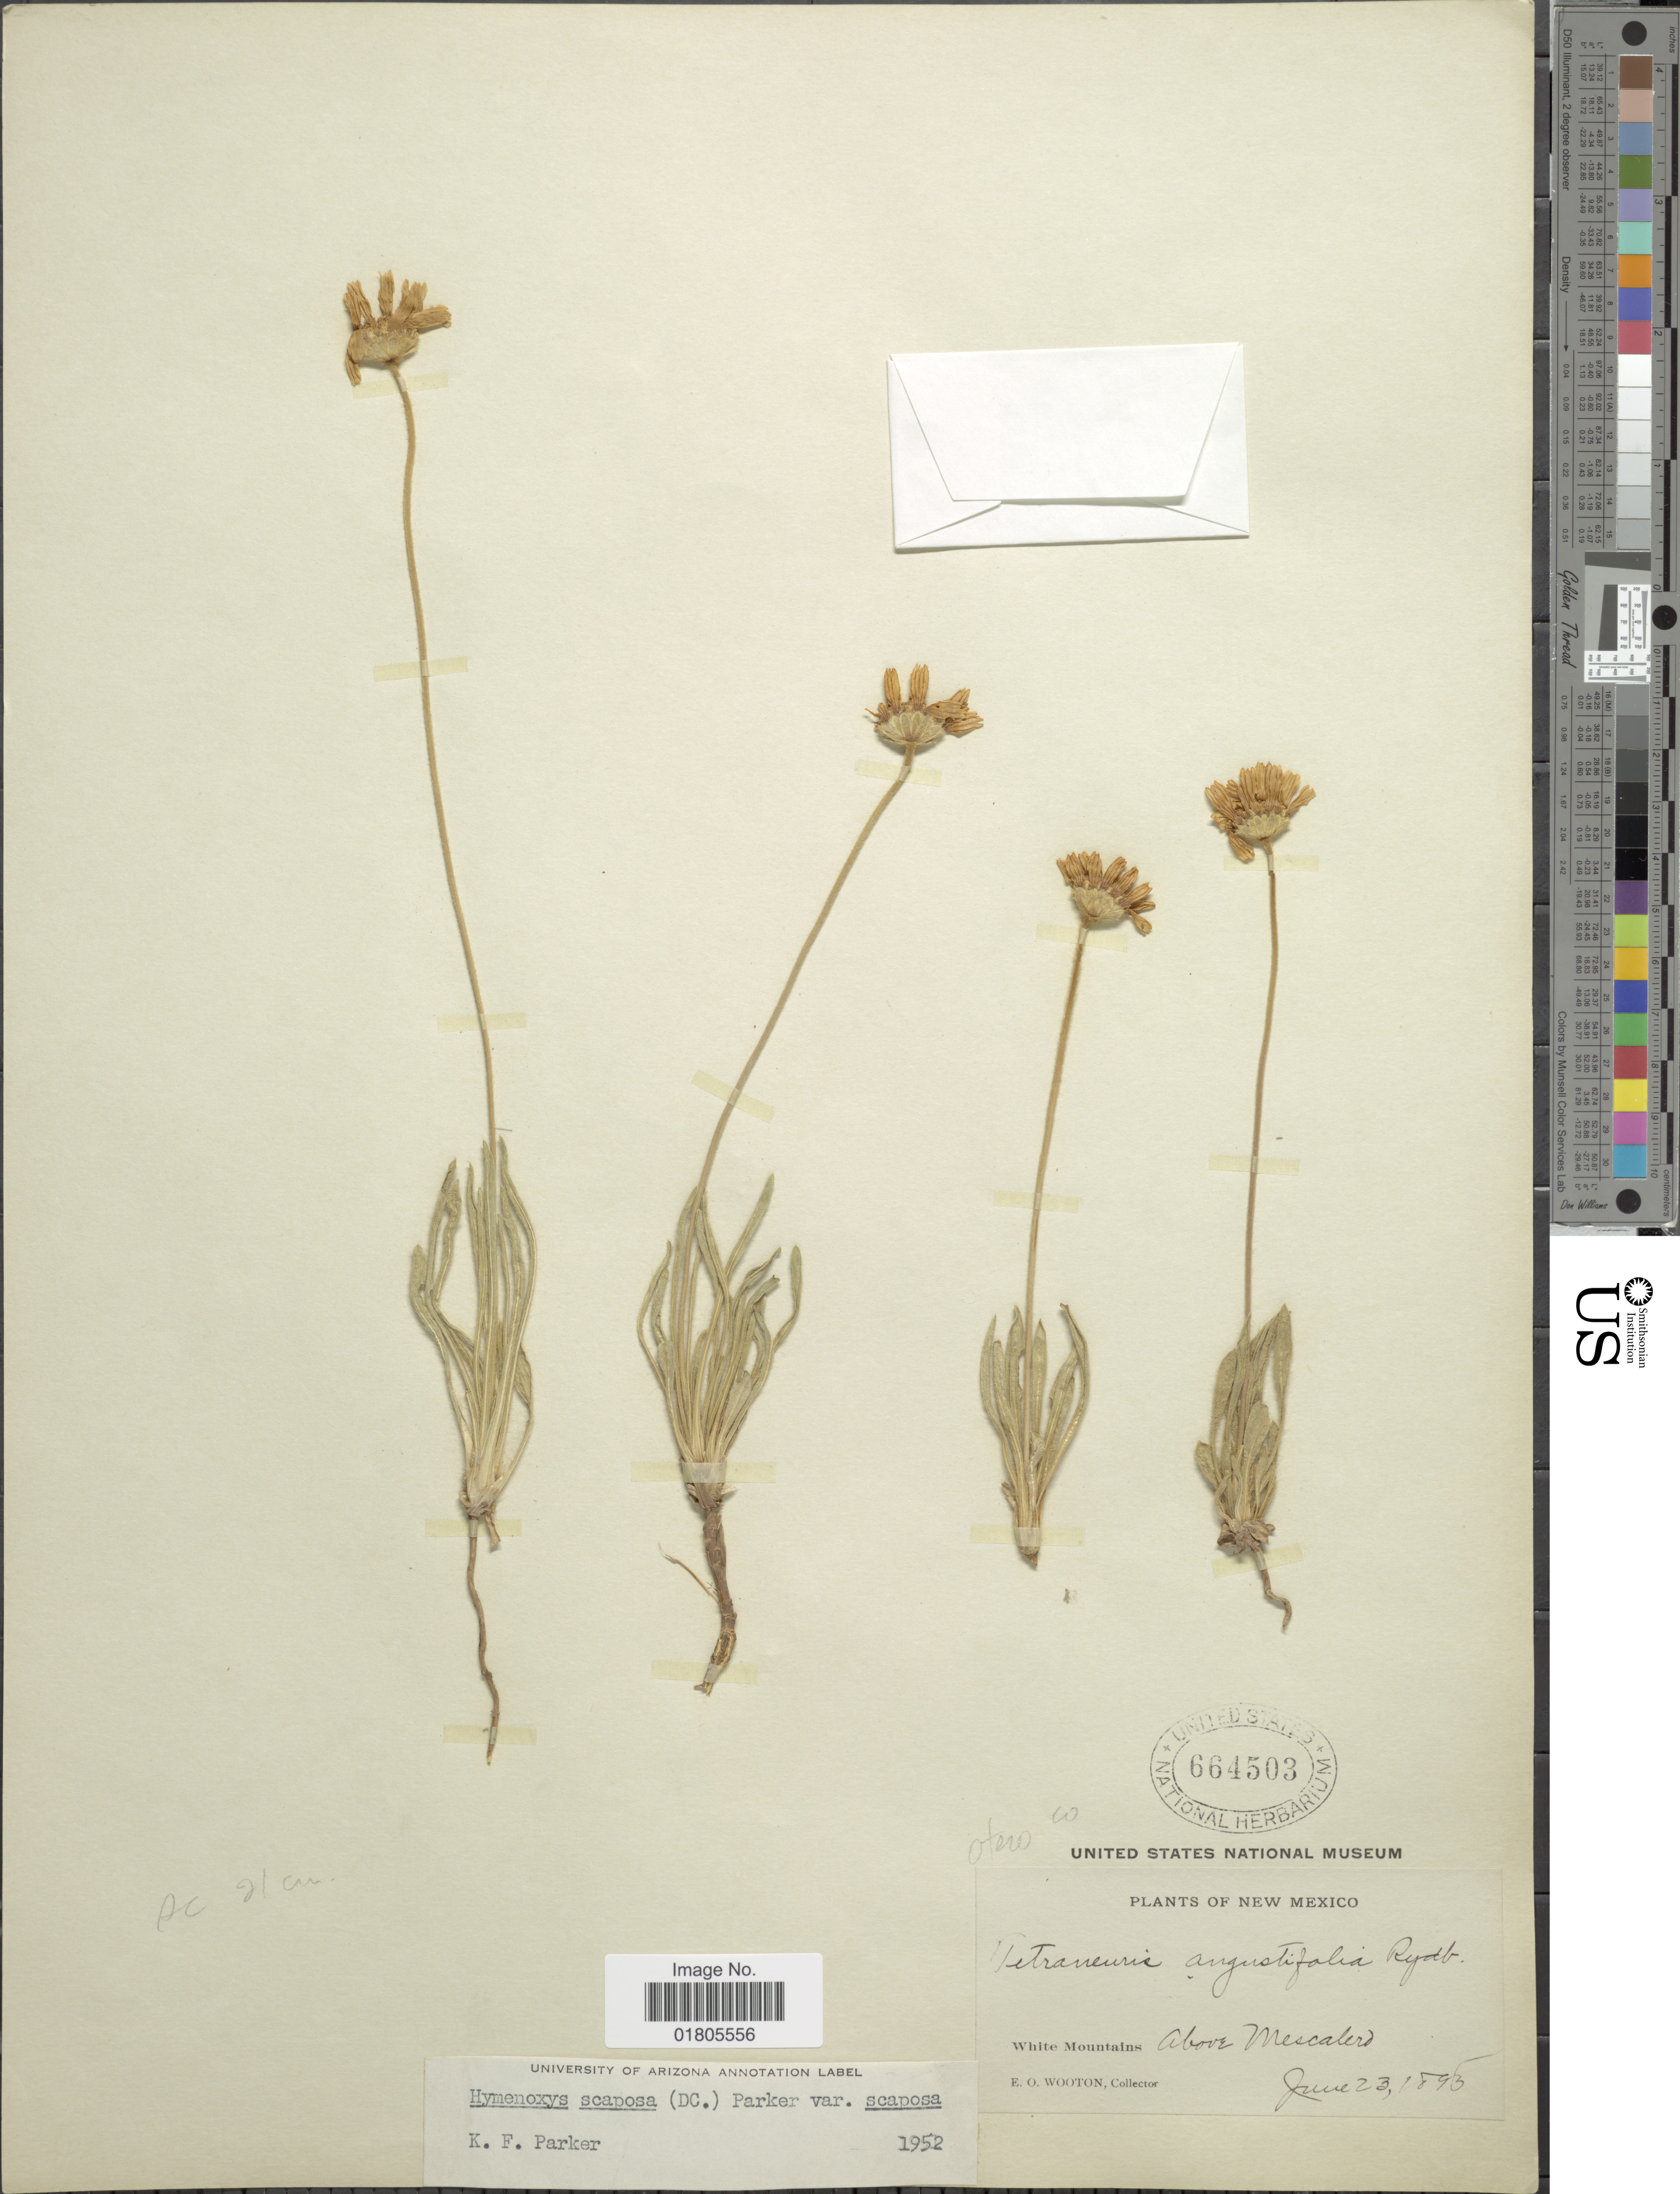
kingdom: Plantae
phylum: Tracheophyta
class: Magnoliopsida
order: Asterales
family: Asteraceae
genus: Actinea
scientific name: Actinea scaposa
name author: (DC.) Kuntze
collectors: E. O. Wooton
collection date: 1893-06-23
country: United States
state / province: New Mexico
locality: White Mountains. Above Mescalero. Otero Co.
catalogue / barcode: US 664503